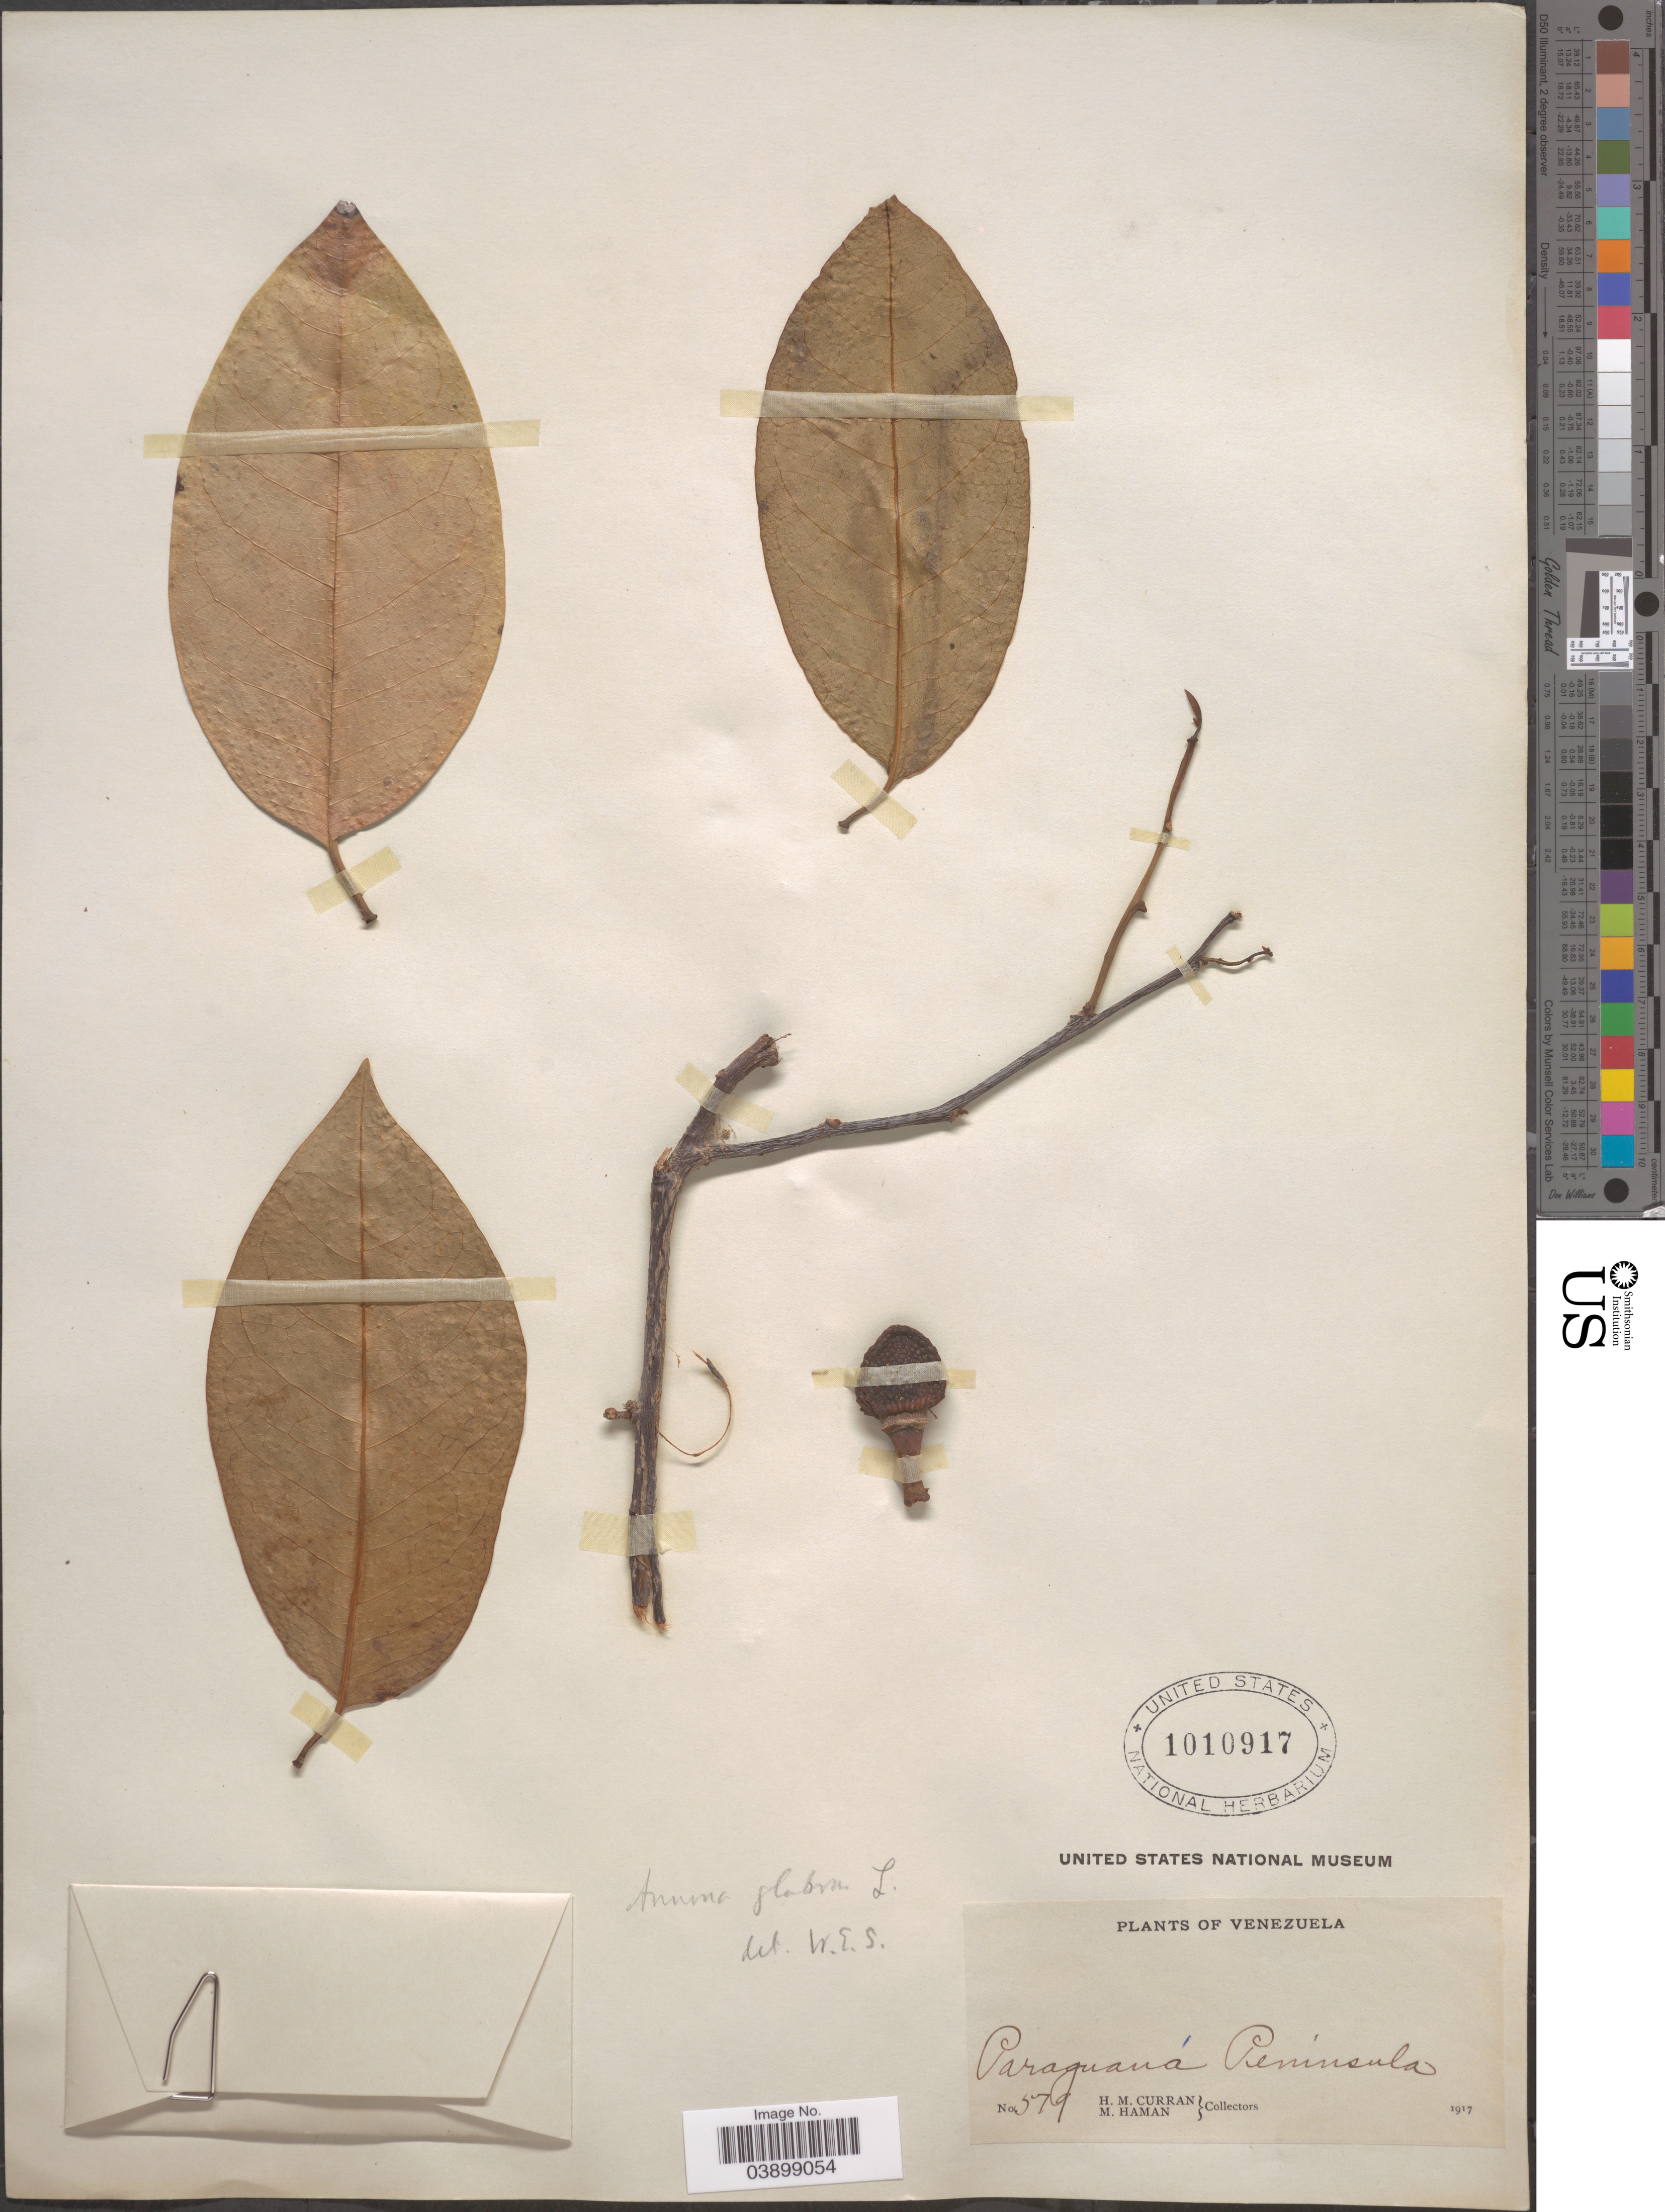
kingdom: Plantae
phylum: Tracheophyta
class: Magnoliopsida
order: Magnoliales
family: Annonaceae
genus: Annona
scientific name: Annona glabra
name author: L.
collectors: H. M. Curran & M. Haman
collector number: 579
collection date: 1917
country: Venezuela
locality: Paraguaná Peninsula.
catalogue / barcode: US 1010917